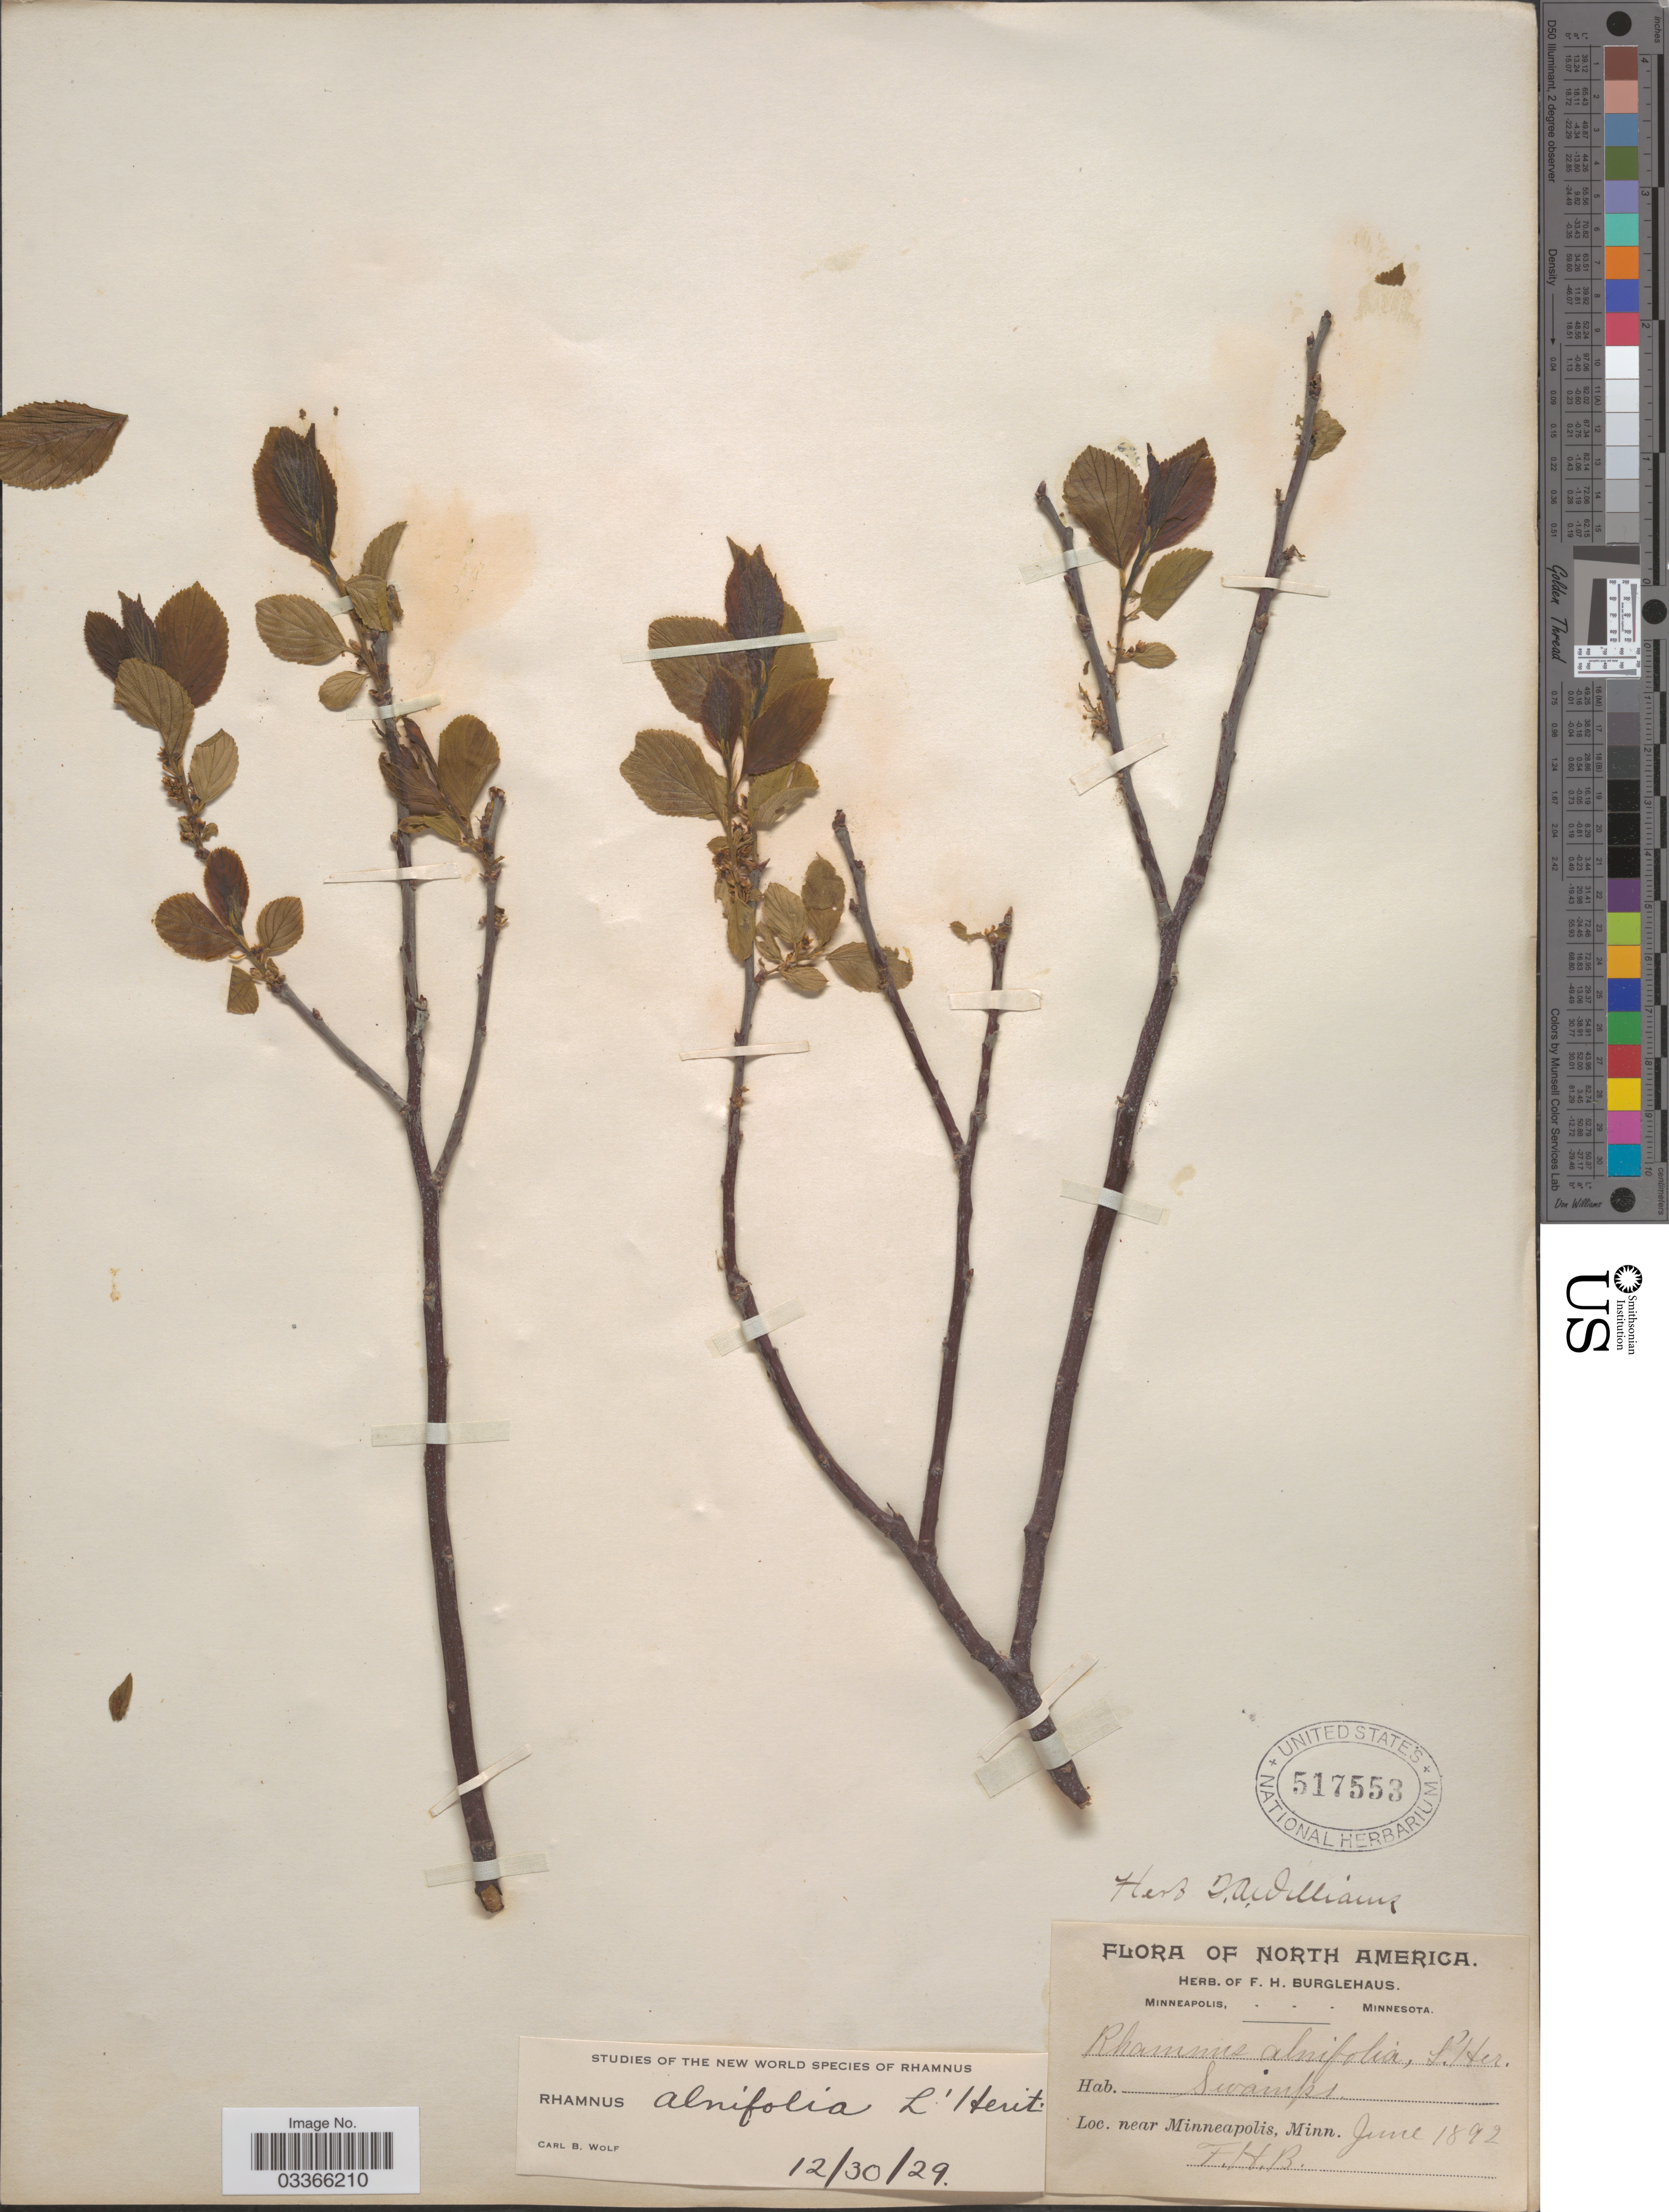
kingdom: Plantae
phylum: Tracheophyta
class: Magnoliopsida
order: Rosales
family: Rhamnaceae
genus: Rhamnus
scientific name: Rhamnus alnifolia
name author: L'Hér.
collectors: F. Burglehaus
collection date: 1892-06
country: United States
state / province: Minnesota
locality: Near Minneapolis.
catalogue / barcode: US 517553